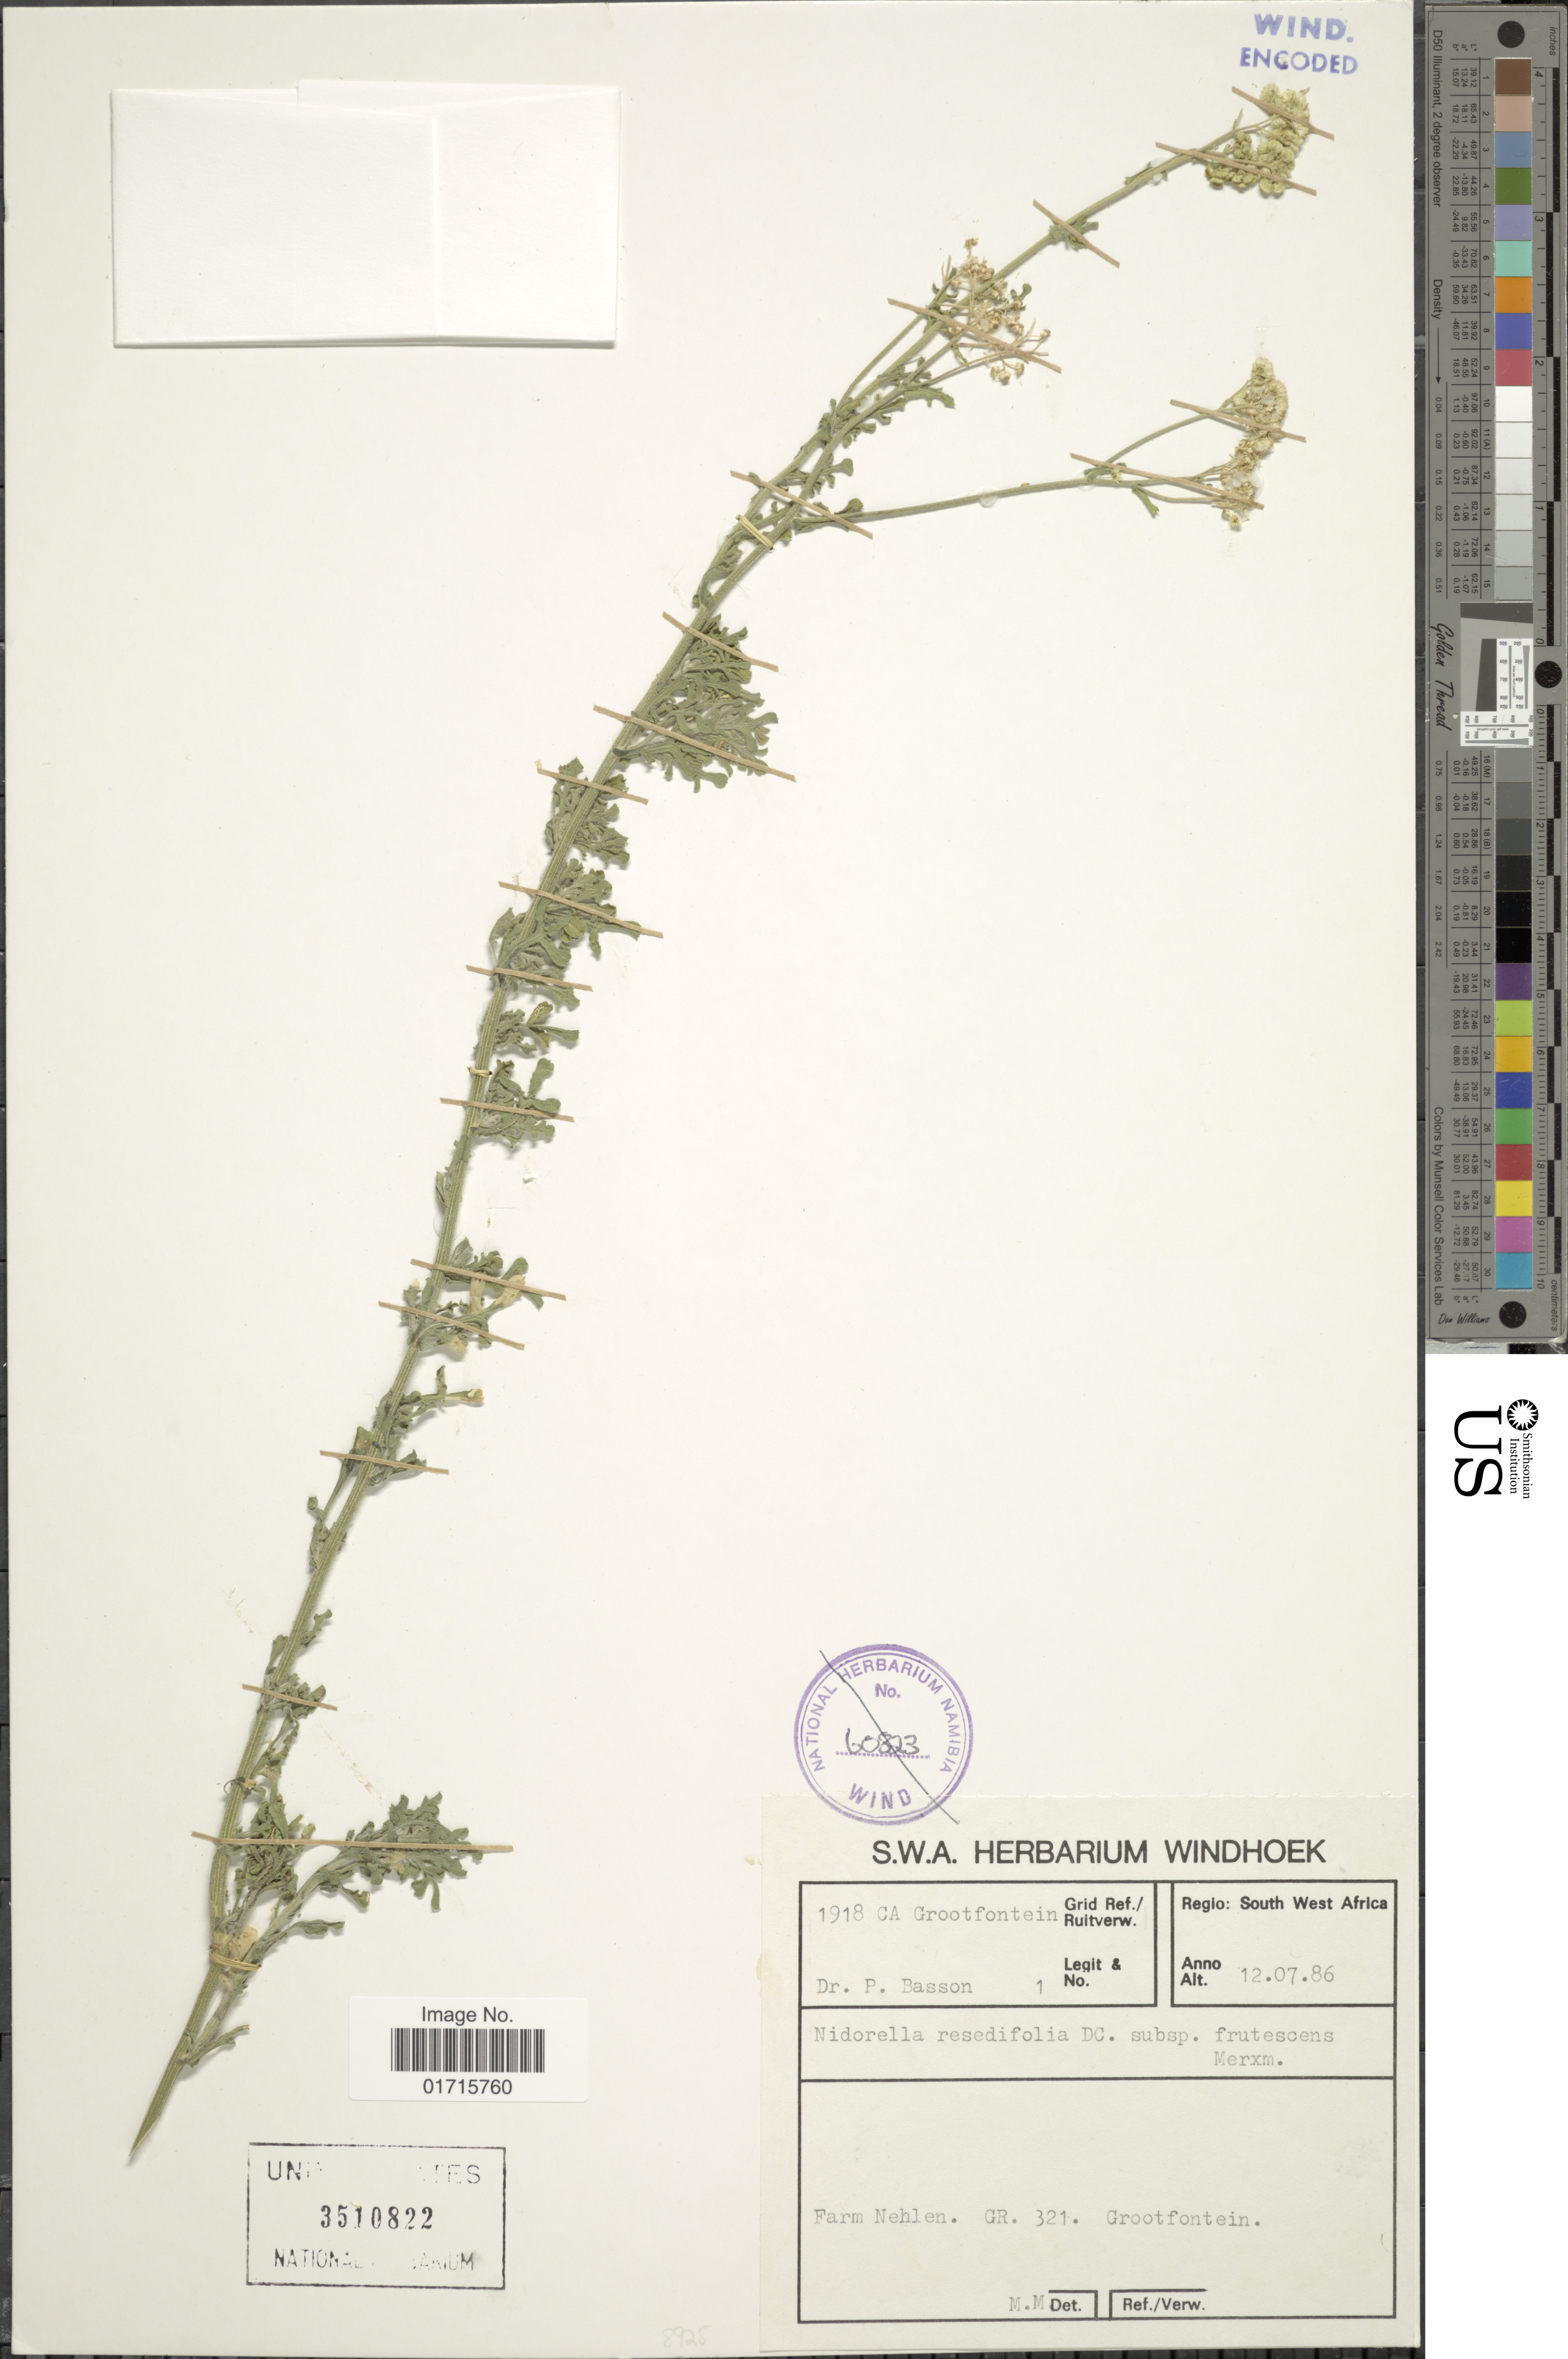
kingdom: Plantae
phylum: Tracheophyta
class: Magnoliopsida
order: Asterales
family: Asteraceae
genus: Nidorella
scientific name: Nidorella resedifolia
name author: DC.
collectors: P. Basson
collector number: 1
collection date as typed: Transcribed d/m/y: 12/7/86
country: Namibia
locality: Regio: South West Africa. Farm Nehlen. GR. 321. Grootfontein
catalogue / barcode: US 3510822